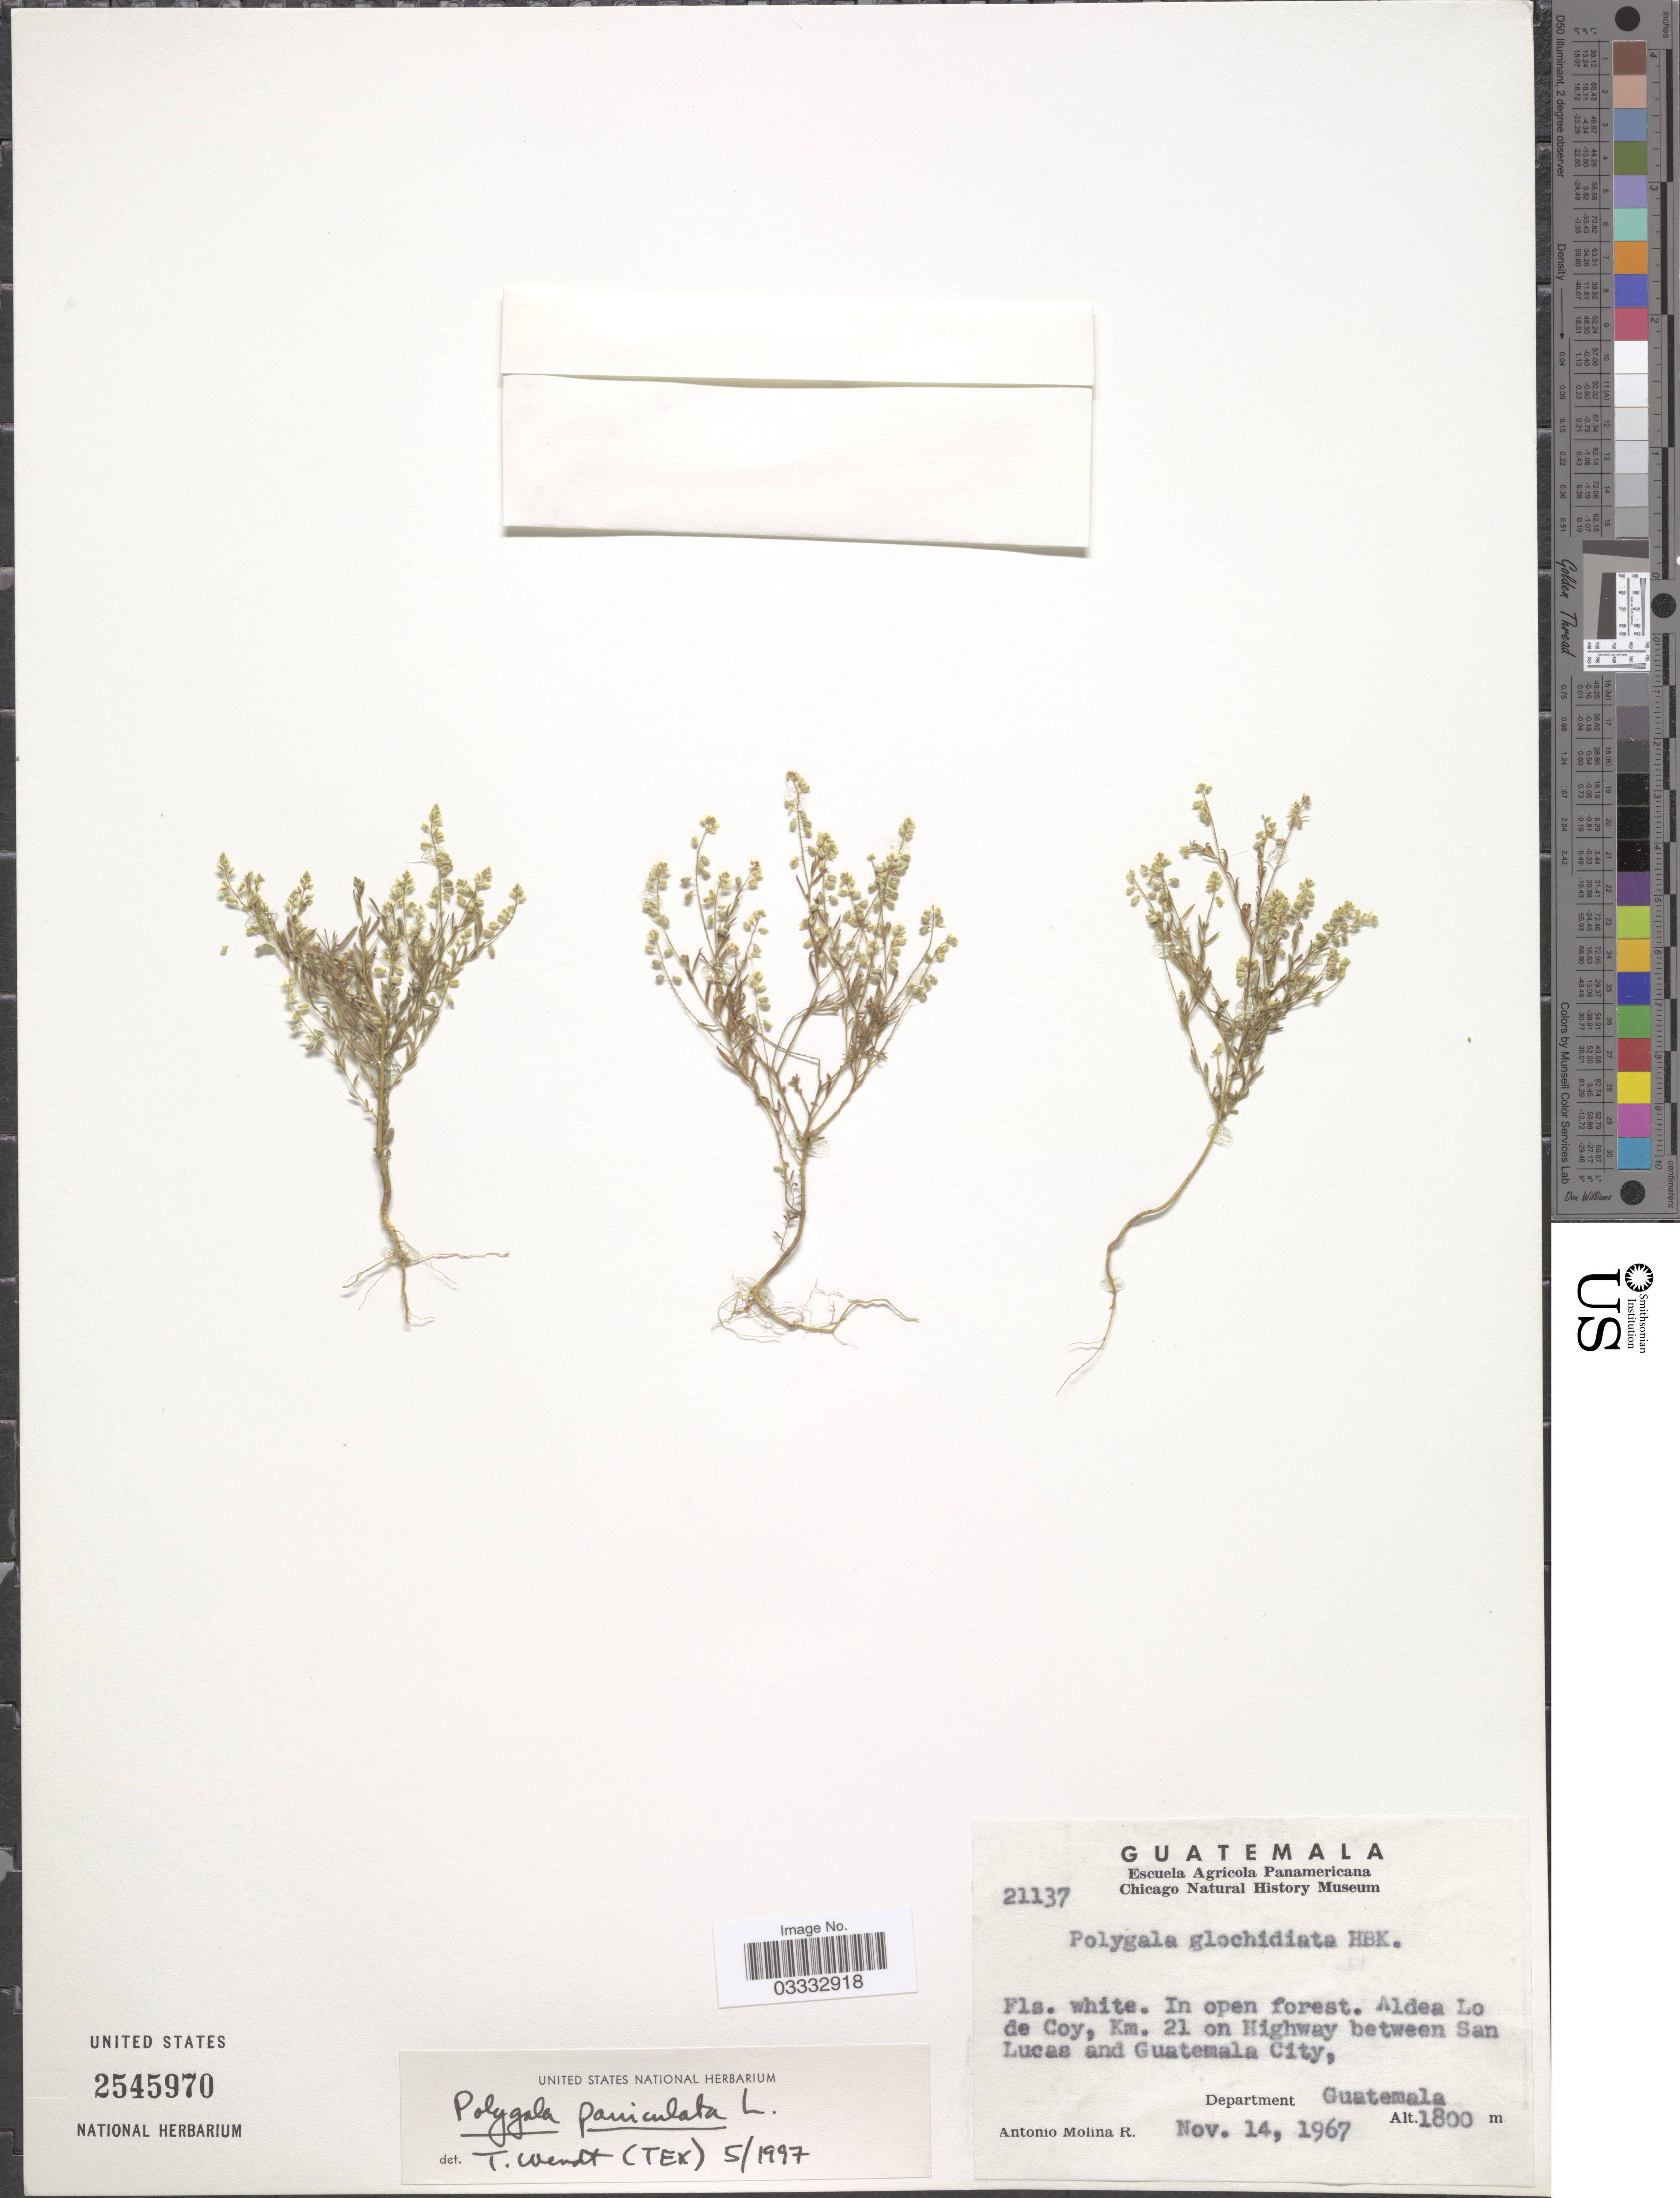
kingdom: Plantae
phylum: Tracheophyta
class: Magnoliopsida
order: Fabales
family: Polygalaceae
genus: Polygala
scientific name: Polygala paniculata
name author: L.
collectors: A. Molina R.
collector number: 21137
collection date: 1967-11-14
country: Guatemala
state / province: Guatemala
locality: Aldea Lo de Coy, Km. 21 on Highway between San Lucas and Guatemala City, Department Guatemala.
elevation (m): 1800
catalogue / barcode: US 2545970